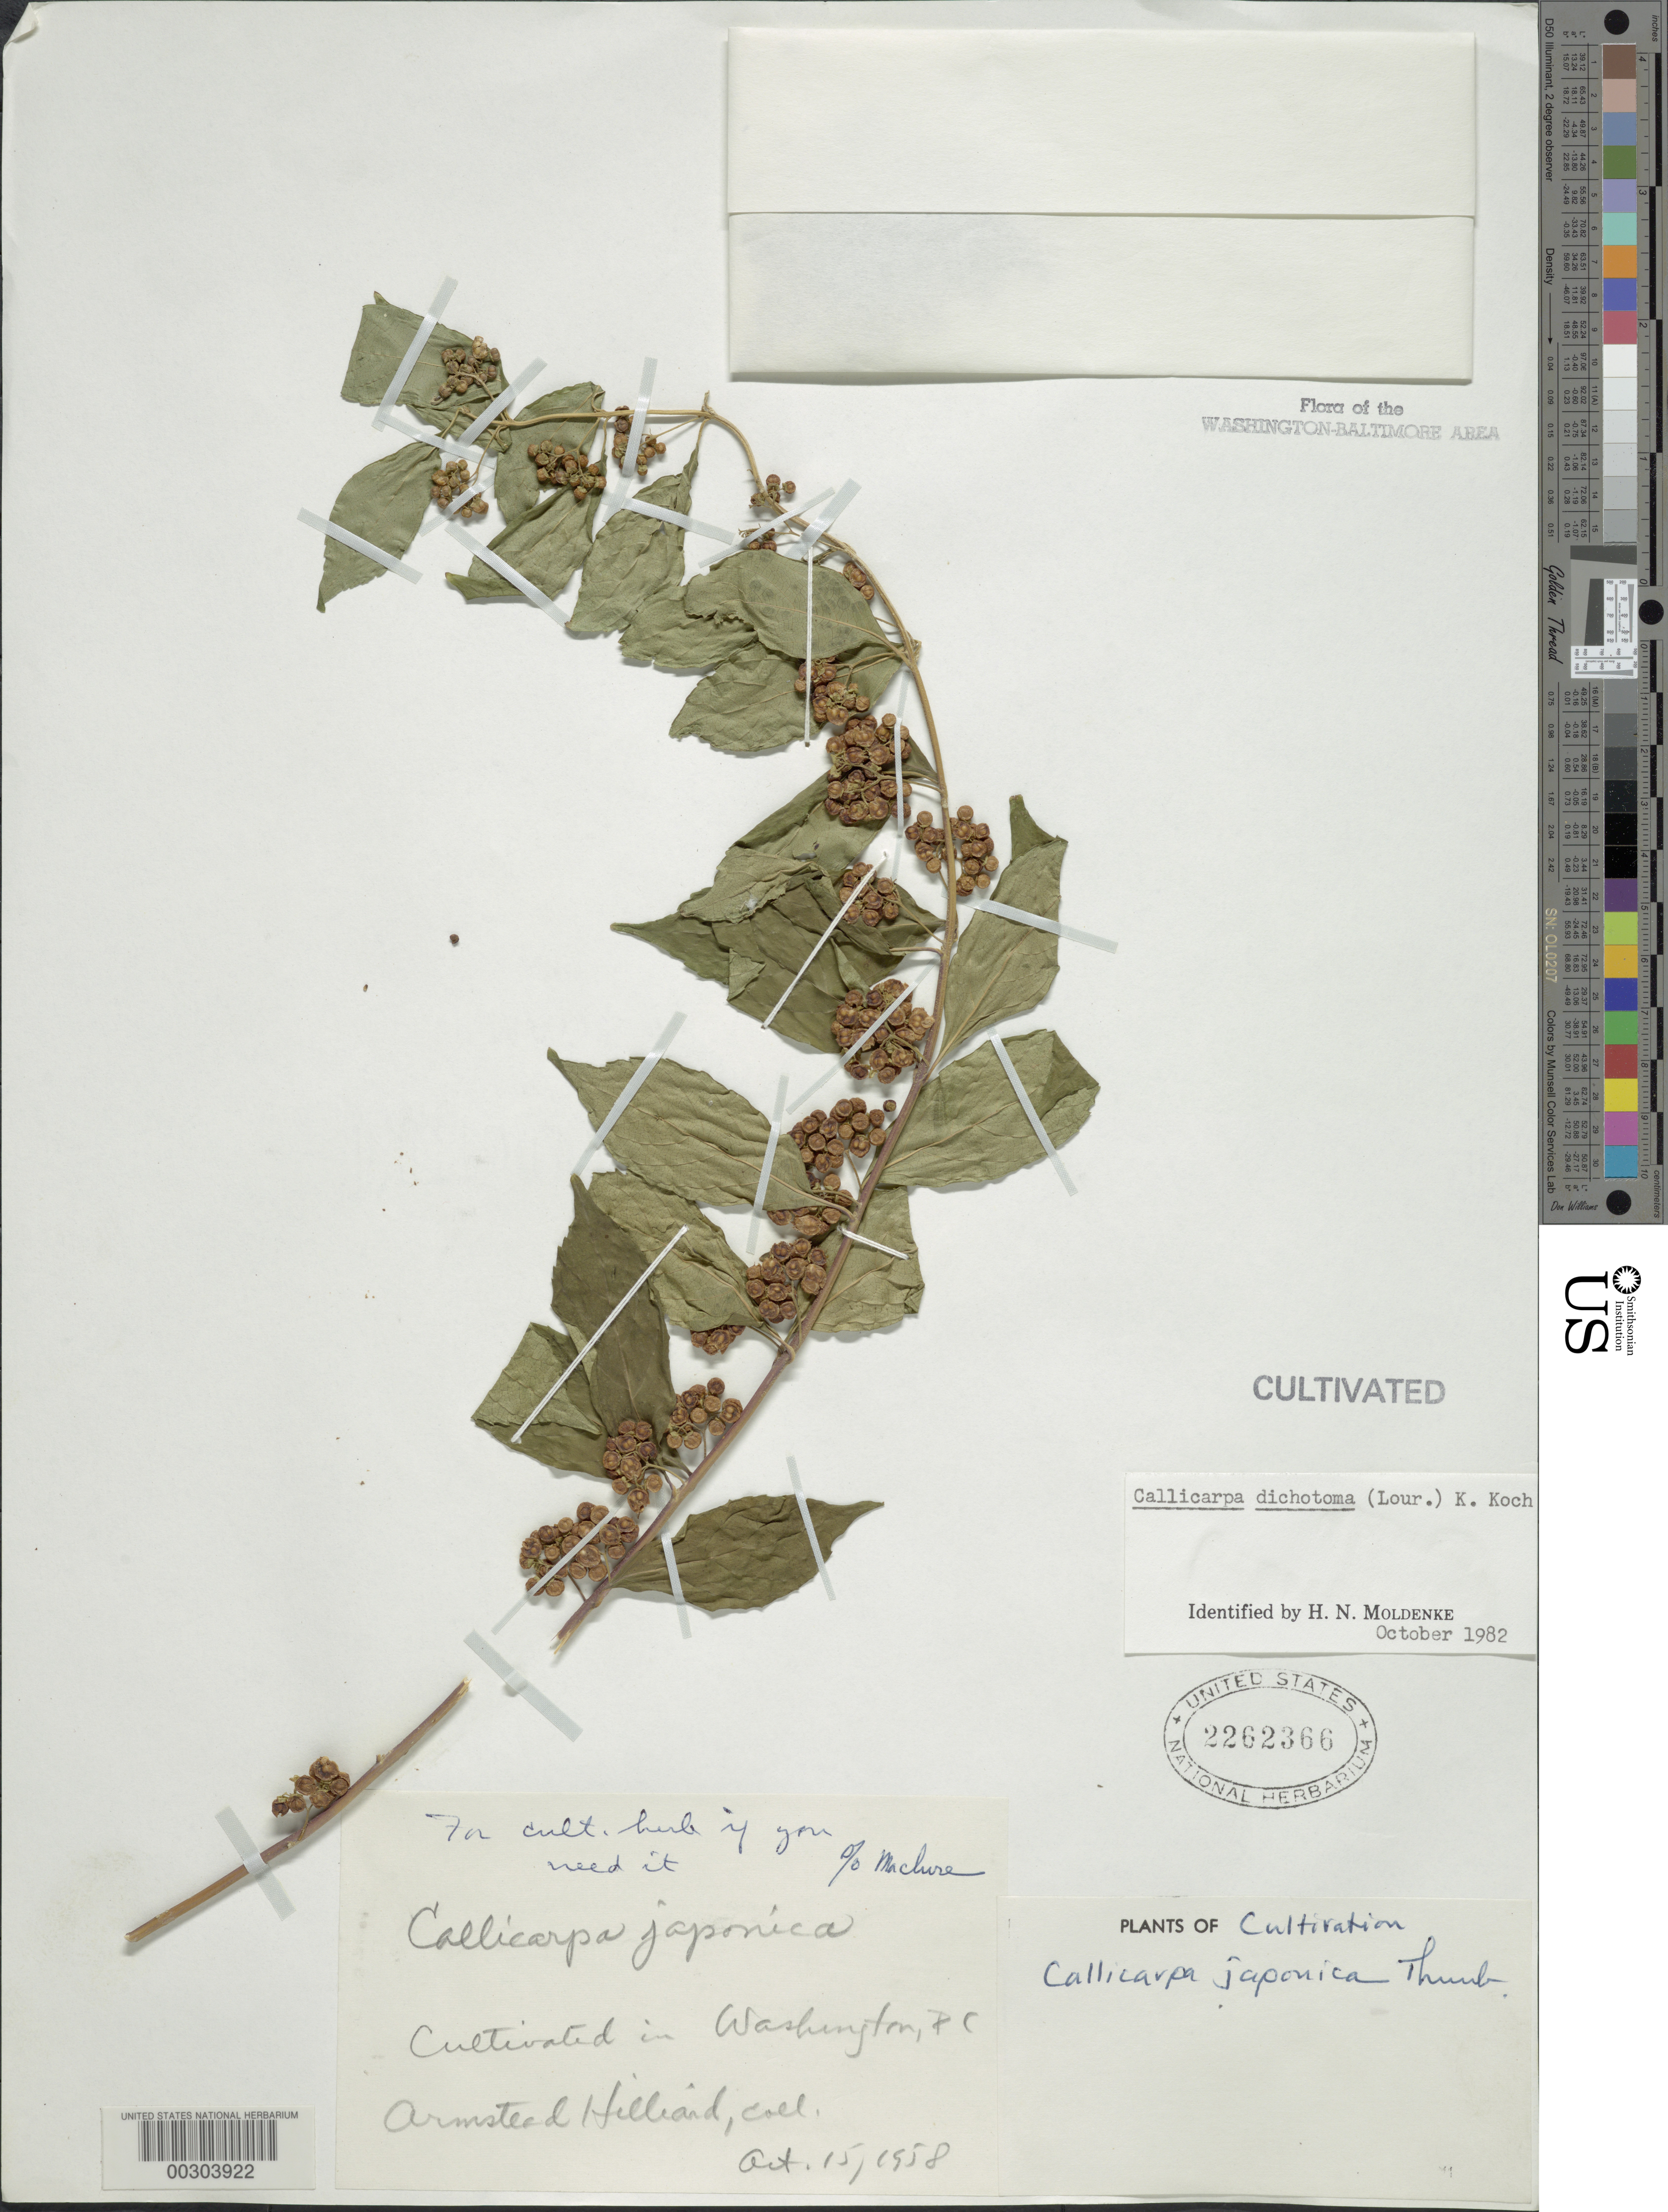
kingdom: Plantae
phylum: Tracheophyta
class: Magnoliopsida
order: Lamiales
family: Lamiaceae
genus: Callicarpa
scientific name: Callicarpa dichotoma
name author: (Lour.) K. Koch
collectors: A. Hilliard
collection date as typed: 15 Oct 1958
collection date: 1958-10-15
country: United States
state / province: District of Columbia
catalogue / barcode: US 2262366